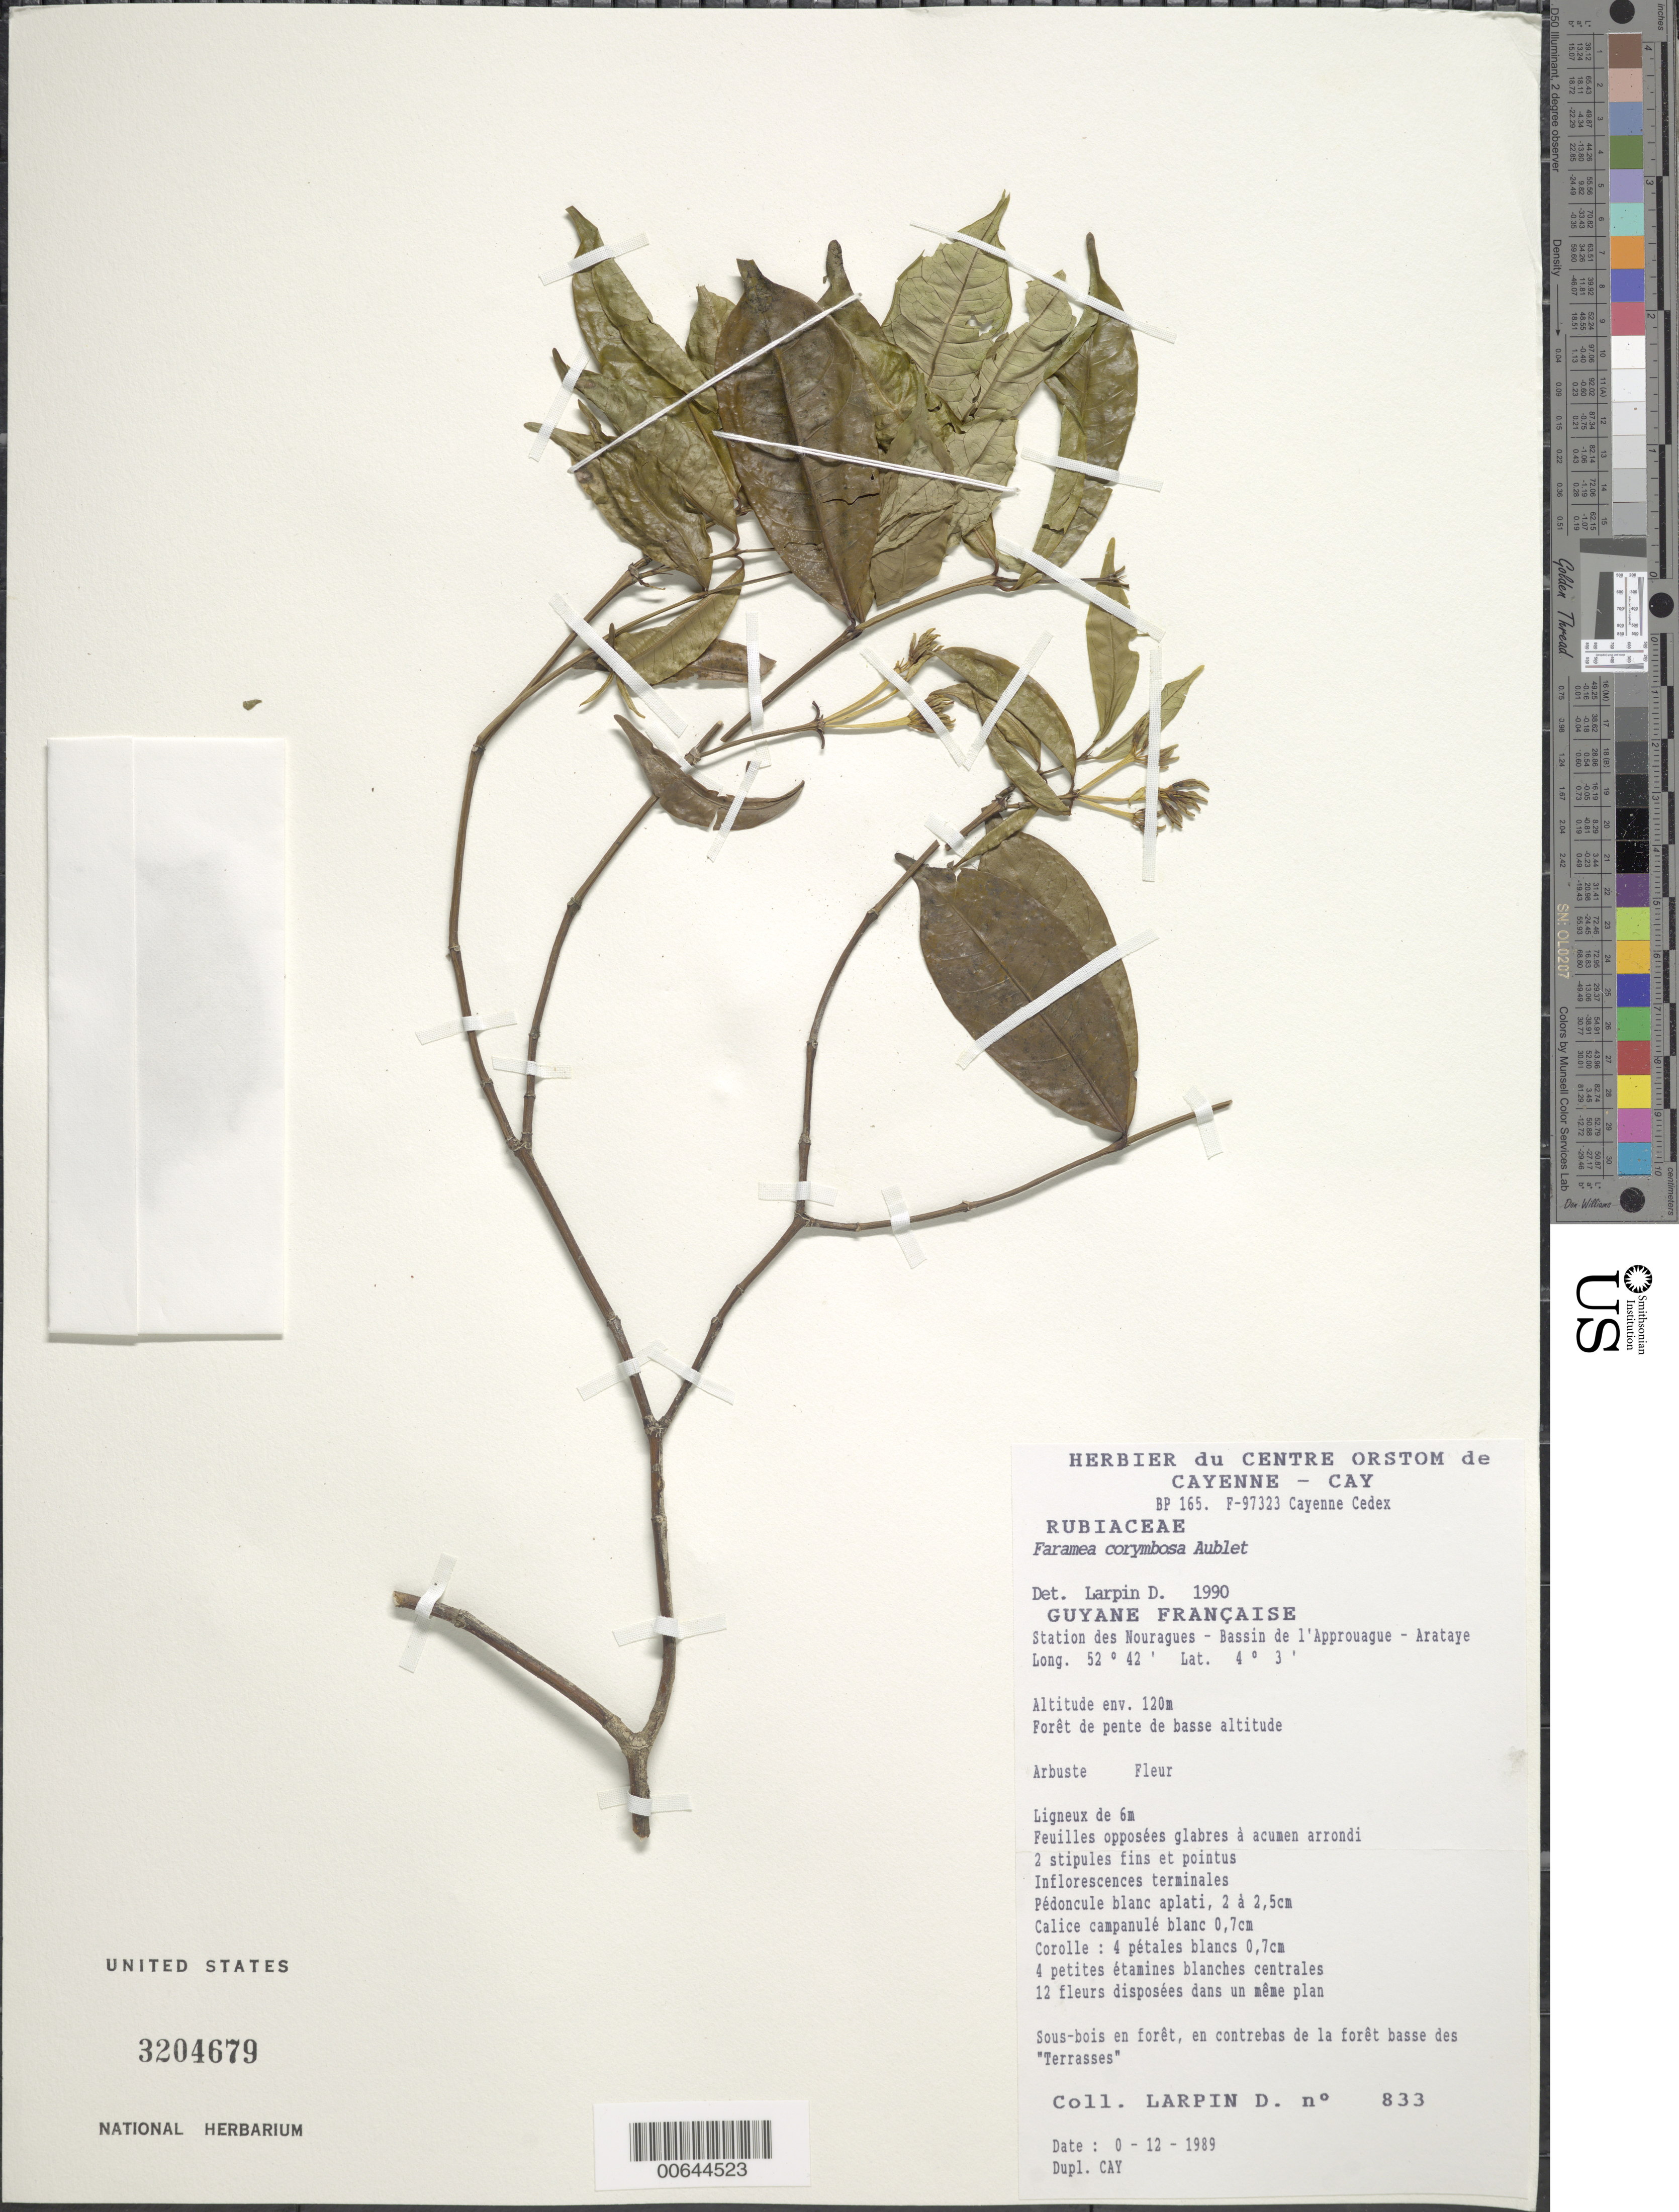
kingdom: Plantae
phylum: Tracheophyta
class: Magnoliopsida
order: Gentianales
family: Rubiaceae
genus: Faramea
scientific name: Faramea corymbosa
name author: Aubl.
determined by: Larpin, D.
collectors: D. Larpin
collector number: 833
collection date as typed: Dec-89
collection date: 1989-12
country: French Guiana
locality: Station des Nouragues, Bassin de l'Approuague, Arataye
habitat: Foret de pente de basse altitude; sous-bois en foret, en contrebase de la foret bsse des "Terrasses"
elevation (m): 120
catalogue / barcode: US 3204679